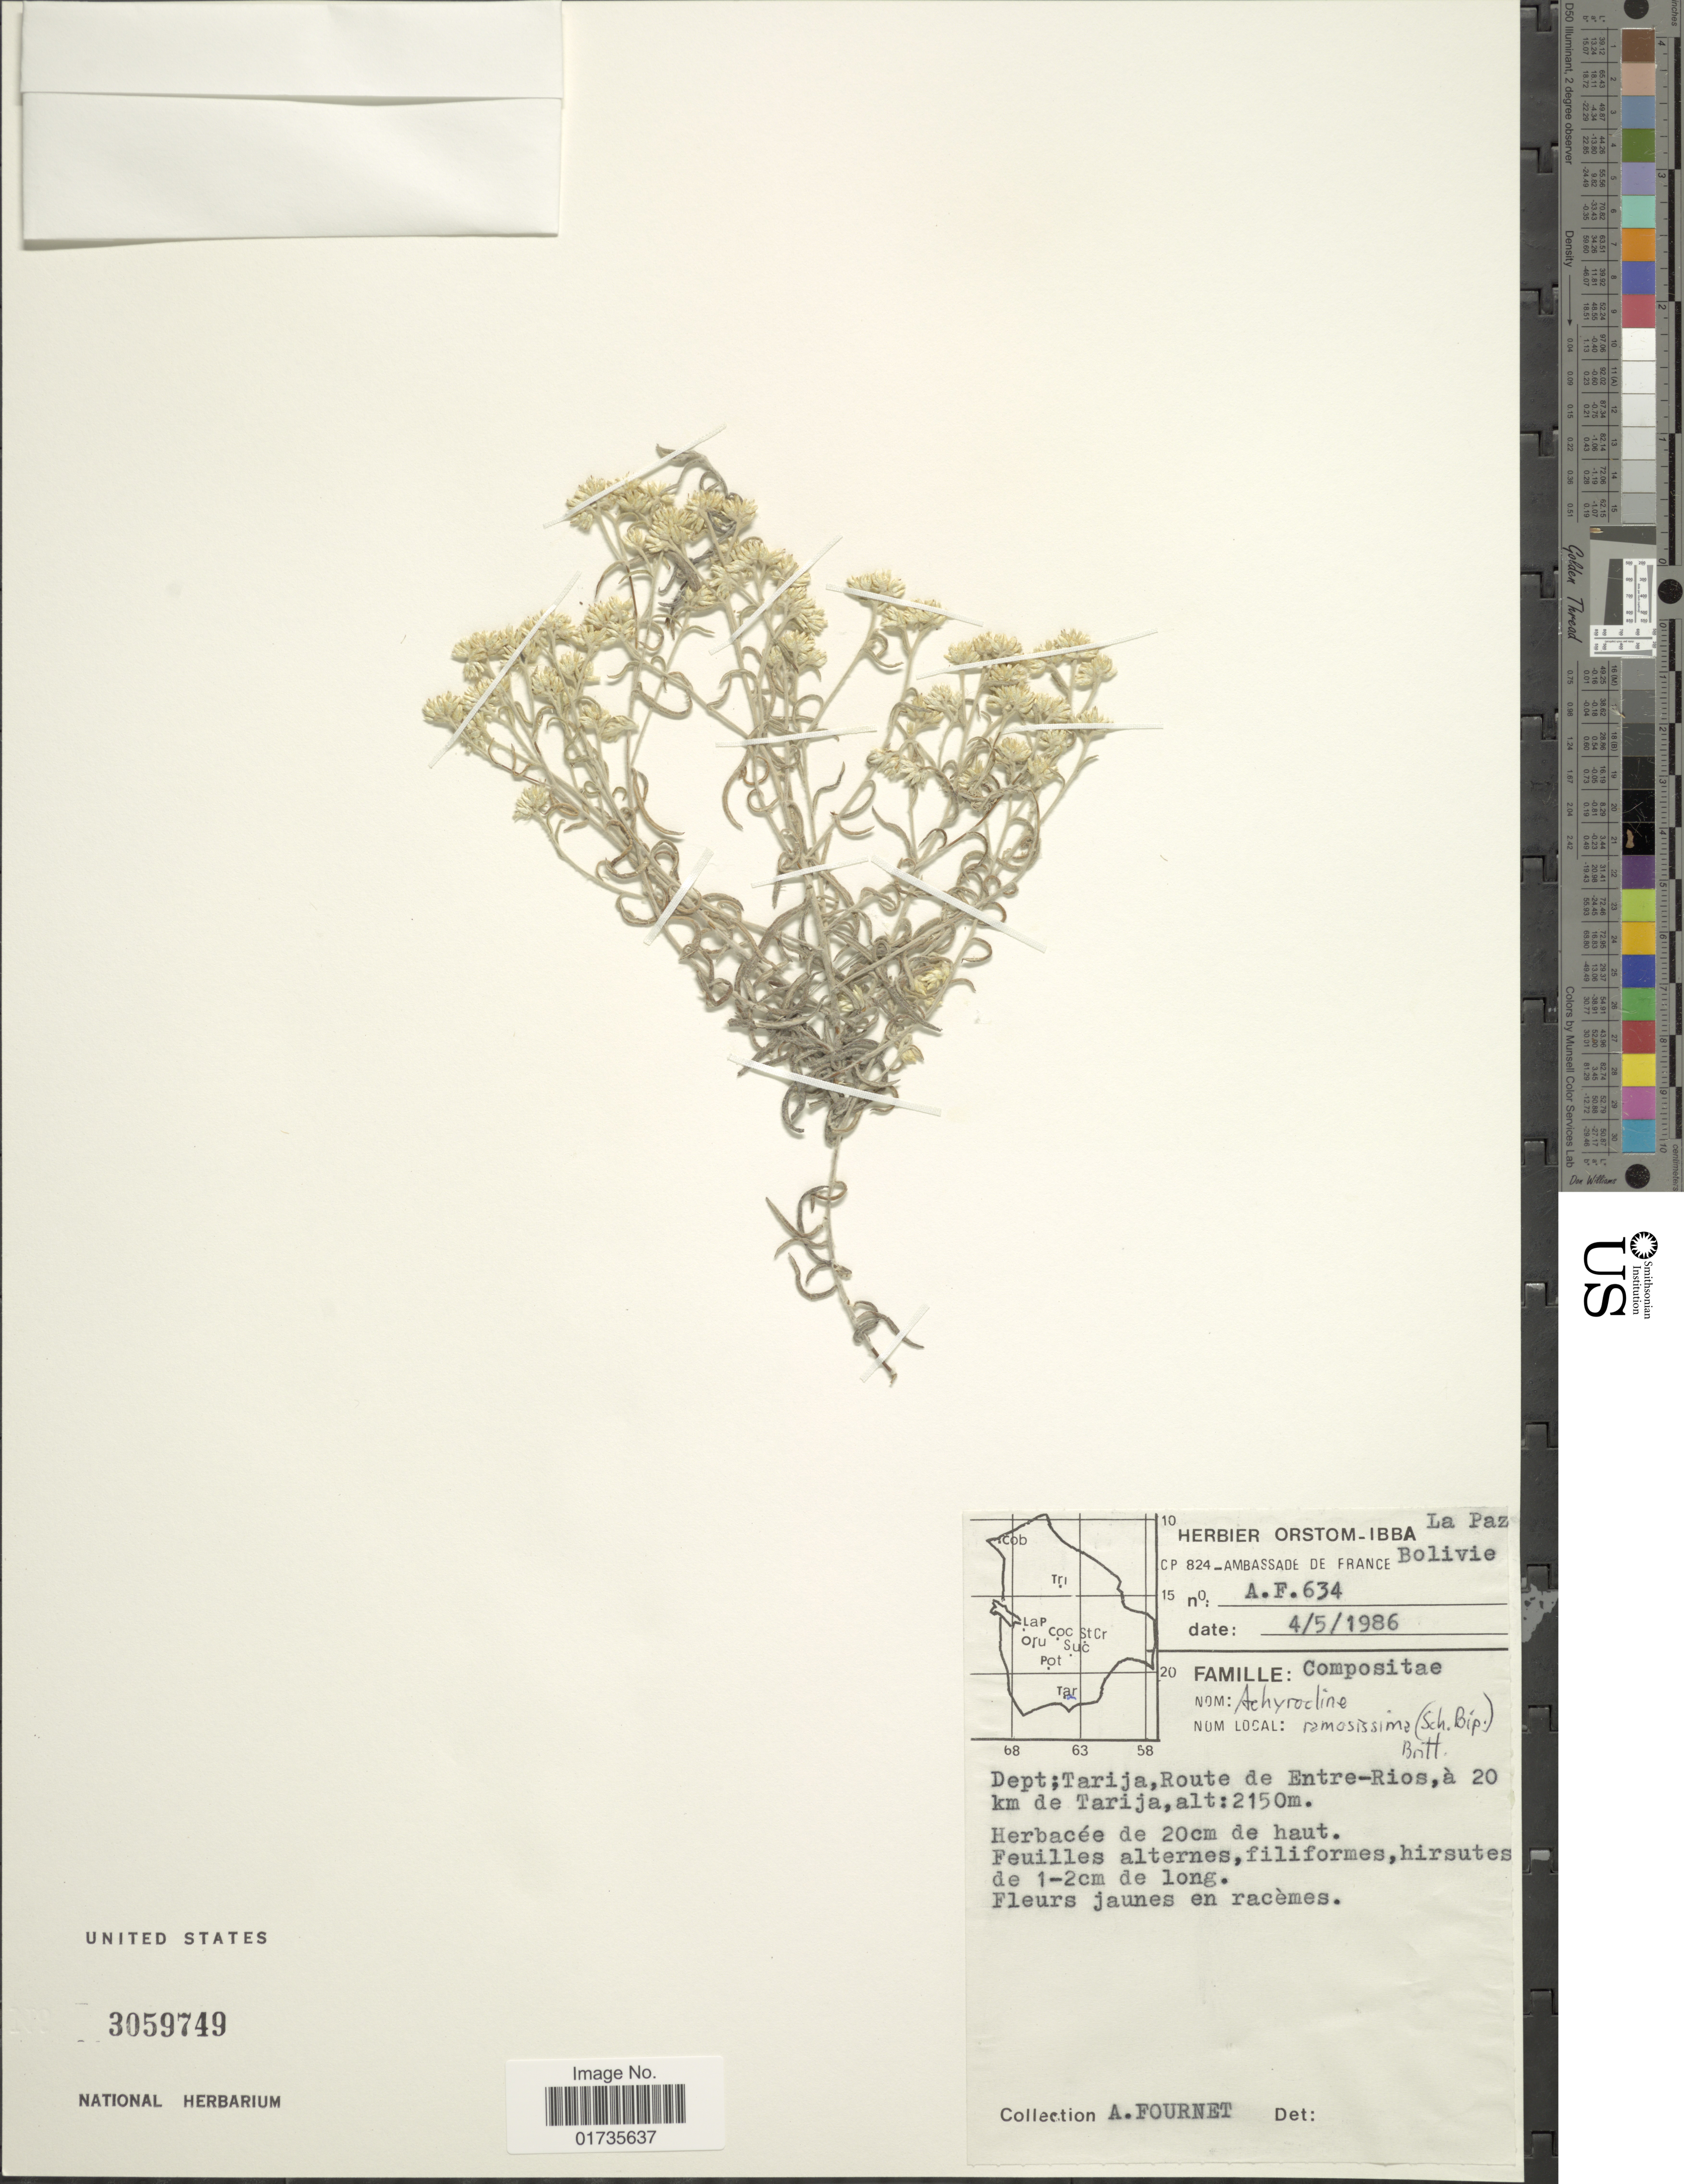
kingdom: Plantae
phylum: Tracheophyta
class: Magnoliopsida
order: Asterales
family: Asteraceae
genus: Achyrocline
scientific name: Achyrocline ramosissima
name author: (Sch. Bip.) Britton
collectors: A. Fournet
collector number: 634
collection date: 1986-05-04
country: Bolivia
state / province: Tarija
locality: Dept; Tarija, Route de Entre-Rios, a 20 km de Tarija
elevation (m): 2150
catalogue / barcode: US 3059749